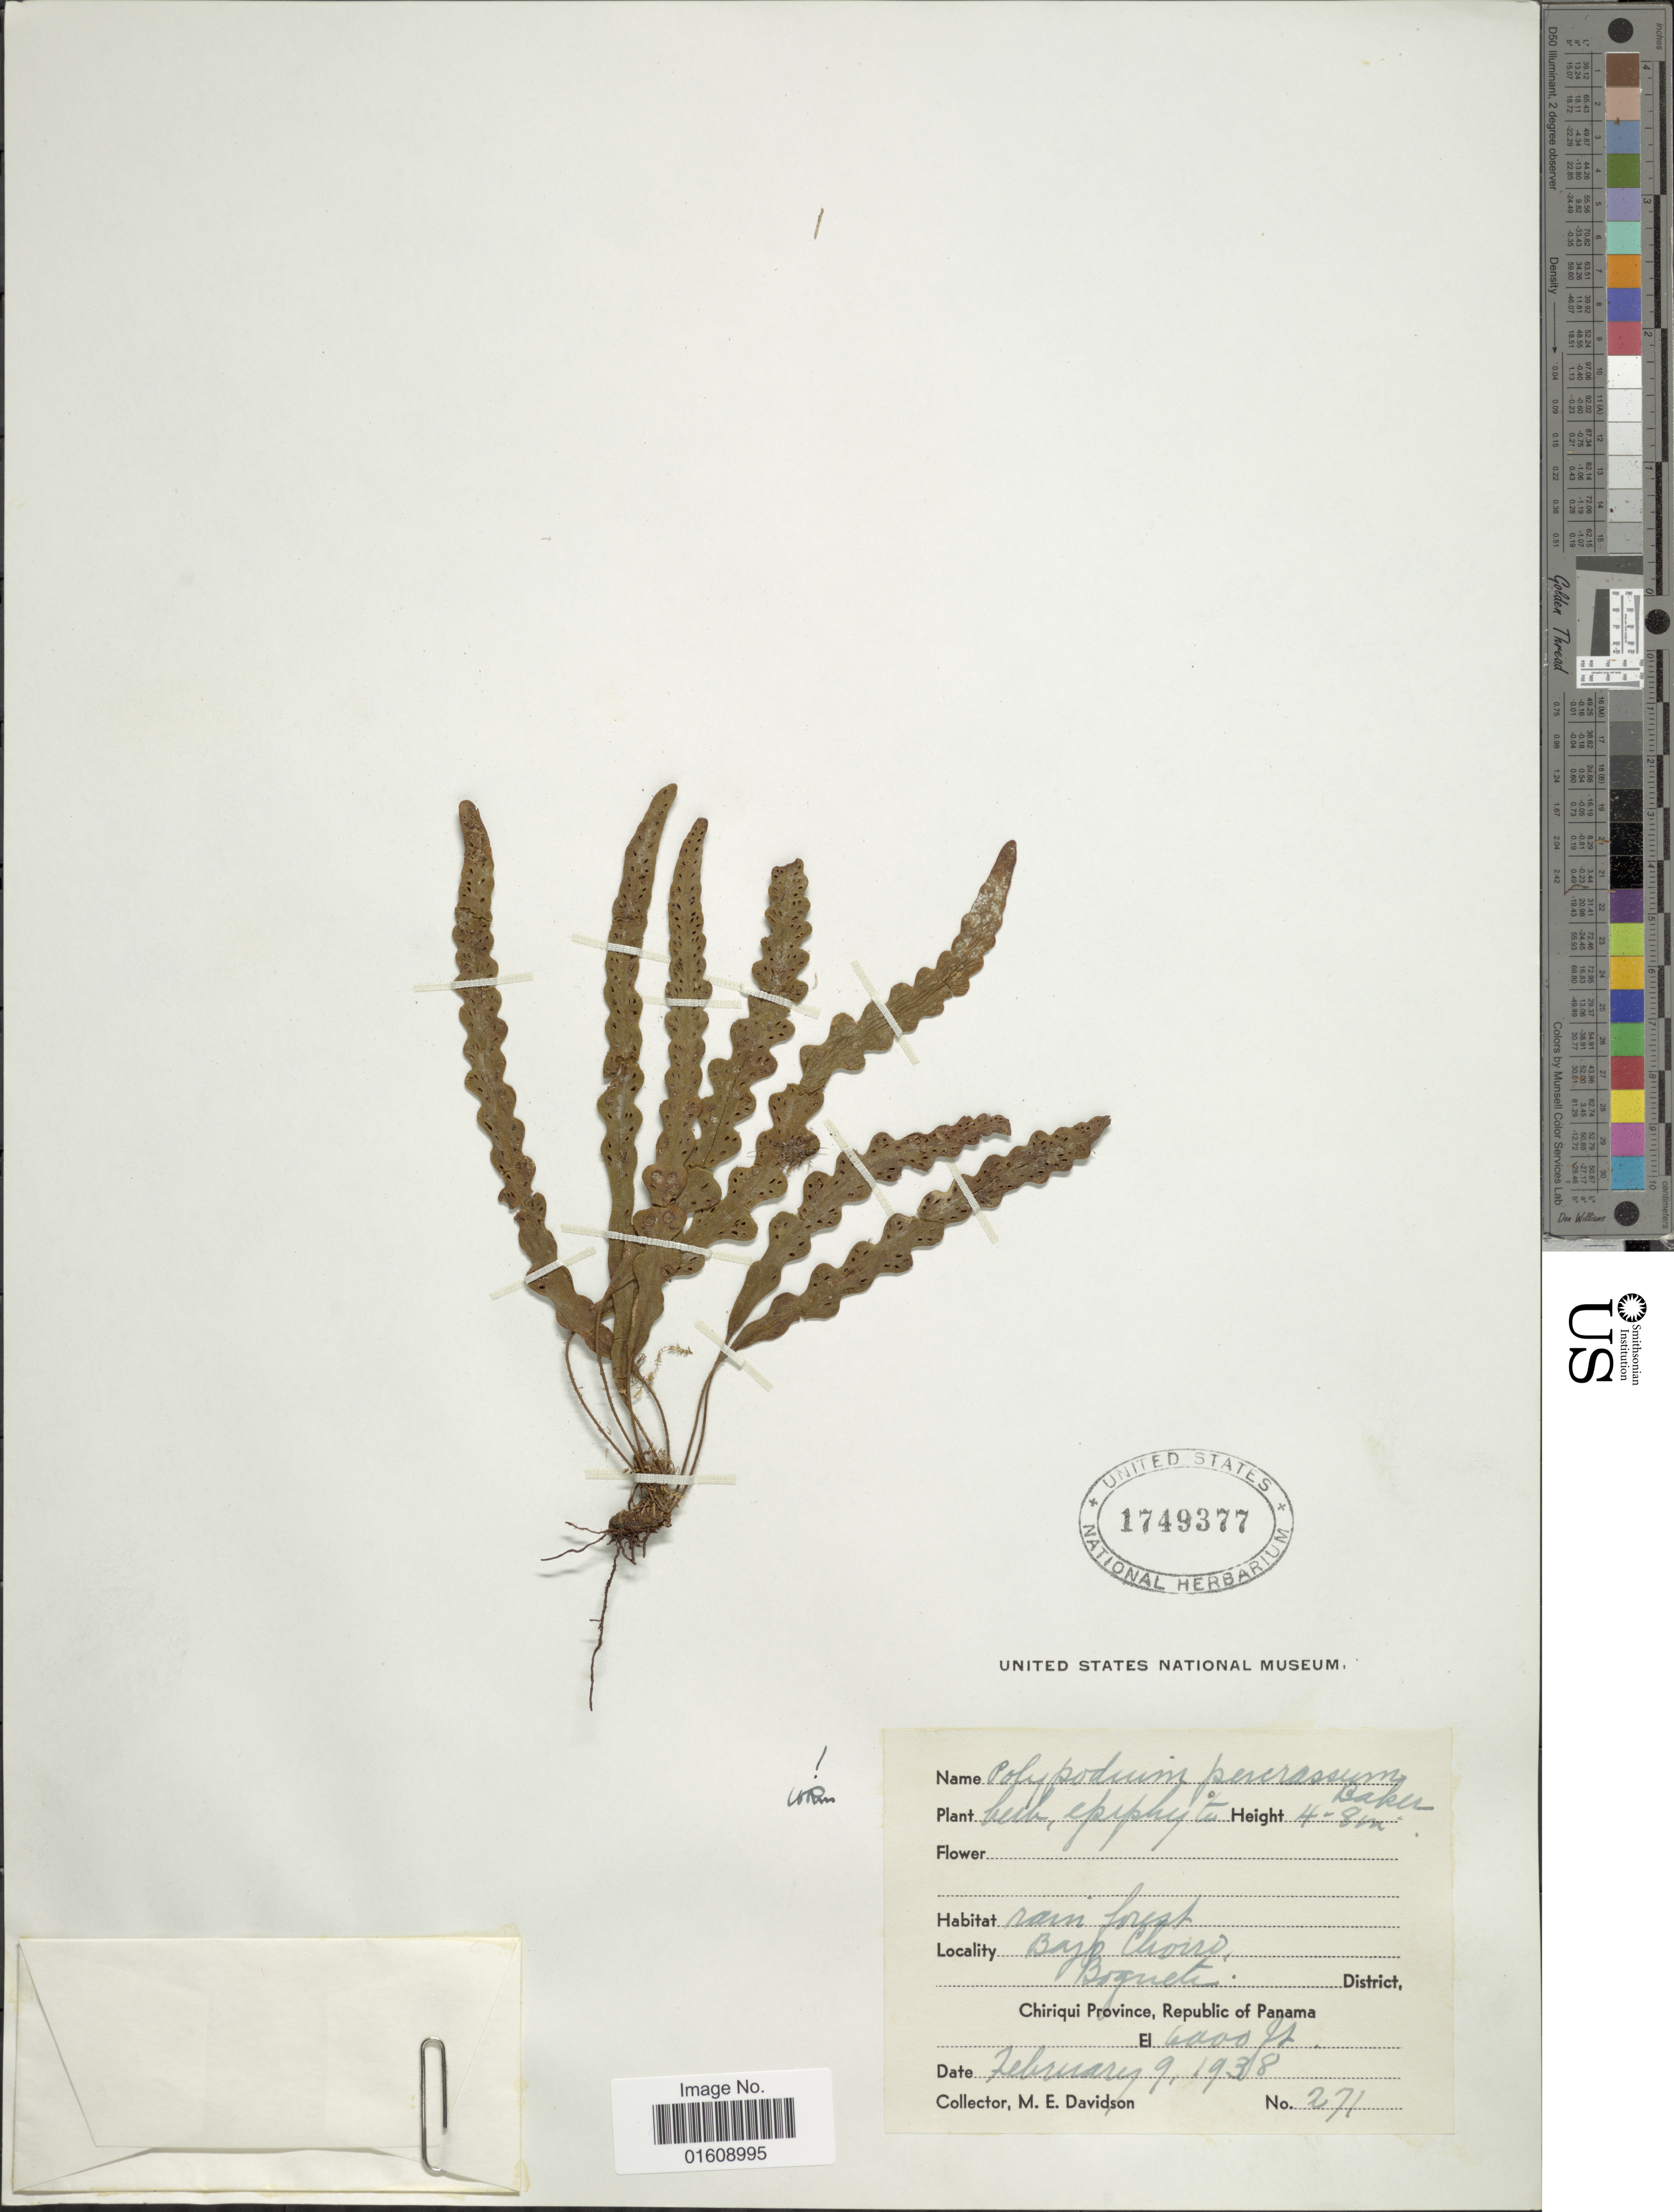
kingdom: Plantae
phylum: Tracheophyta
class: Polypodiopsida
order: Polypodiales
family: Polypodiaceae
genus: Enterosora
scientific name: Enterosora percrassa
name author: (Baker) L.E. Bishop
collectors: M. E. Davidson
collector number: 271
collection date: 1938-02-09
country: Panama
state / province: Chiriqui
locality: Bajo Choiro, Boquetis District, Chiriqui Province, Republic of Panama.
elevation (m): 1829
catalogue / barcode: US 1749377